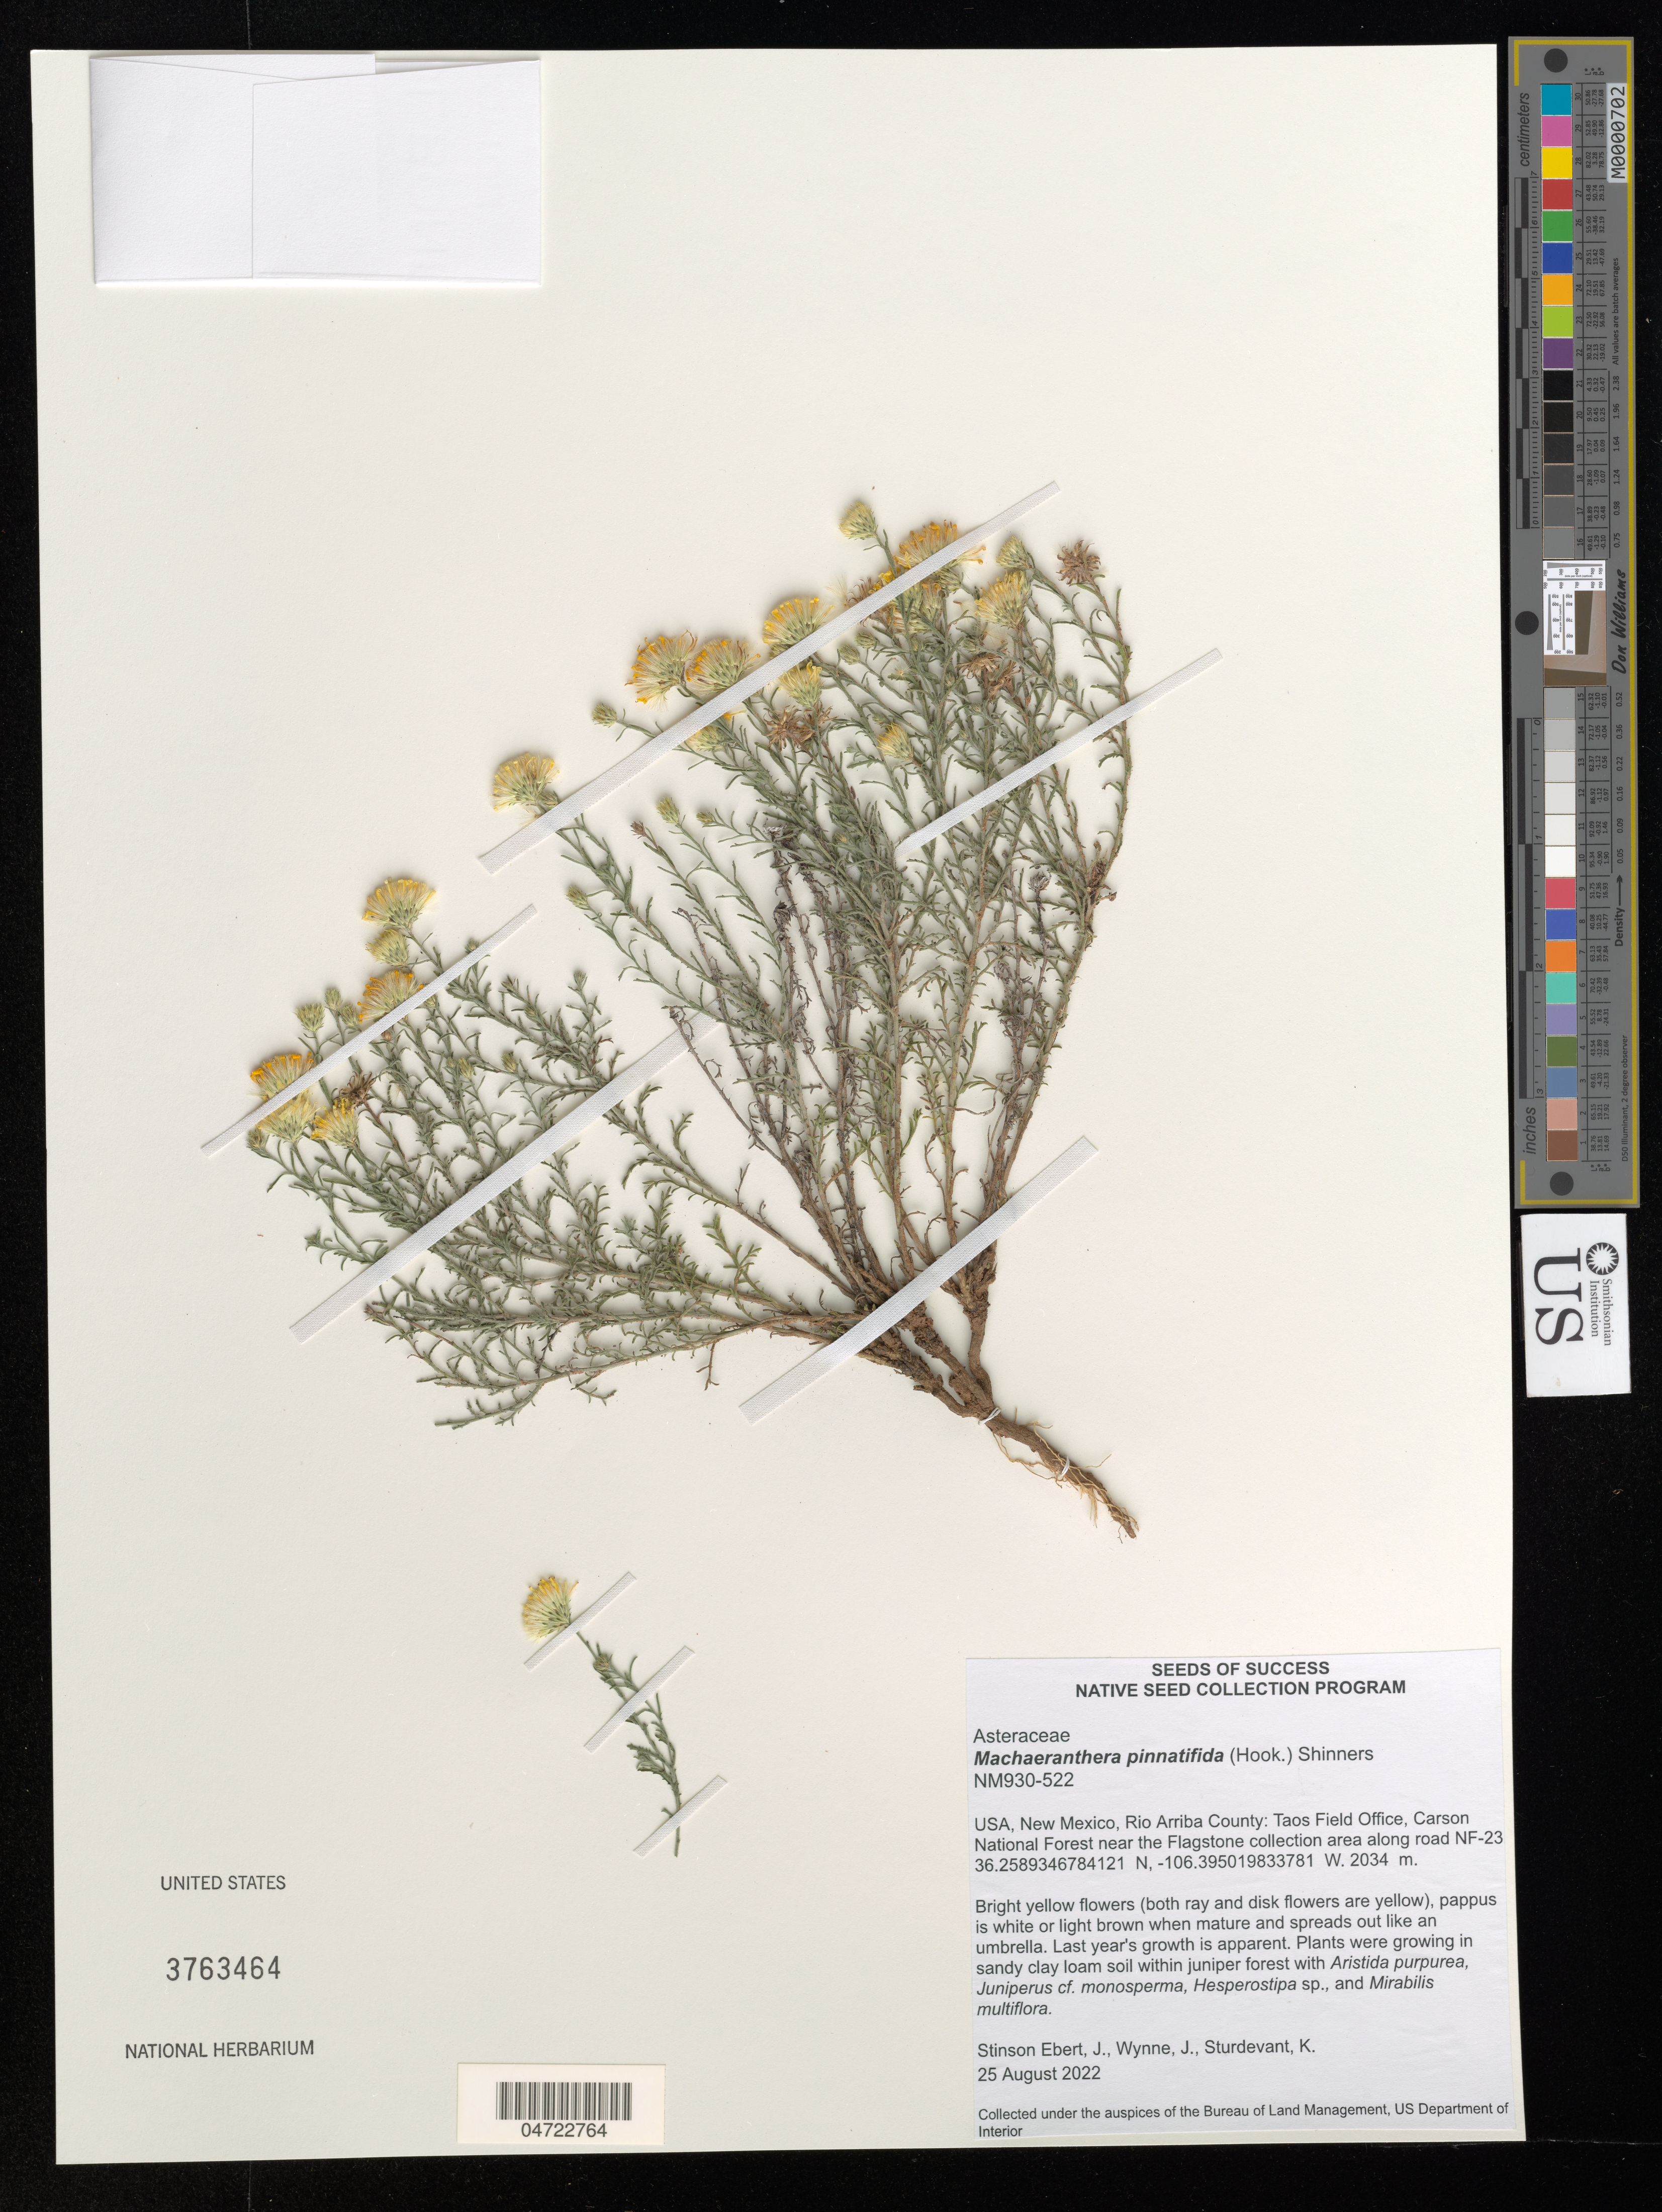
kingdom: Plantae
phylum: Tracheophyta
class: Magnoliopsida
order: Asterales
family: Asteraceae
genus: Machaeranthera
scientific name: Machaeranthera pinnatifida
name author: (Hook.) Shinners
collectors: J. Stinson Ebert, J. Wynne & K. Sturdevant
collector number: NM930-522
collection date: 2022-08-25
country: United States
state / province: New Mexico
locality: Rio Arriba County: Taos Field Office, Carson National Forest near the Flagstone collection area along road NF-23.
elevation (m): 2034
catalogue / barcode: US 3763464